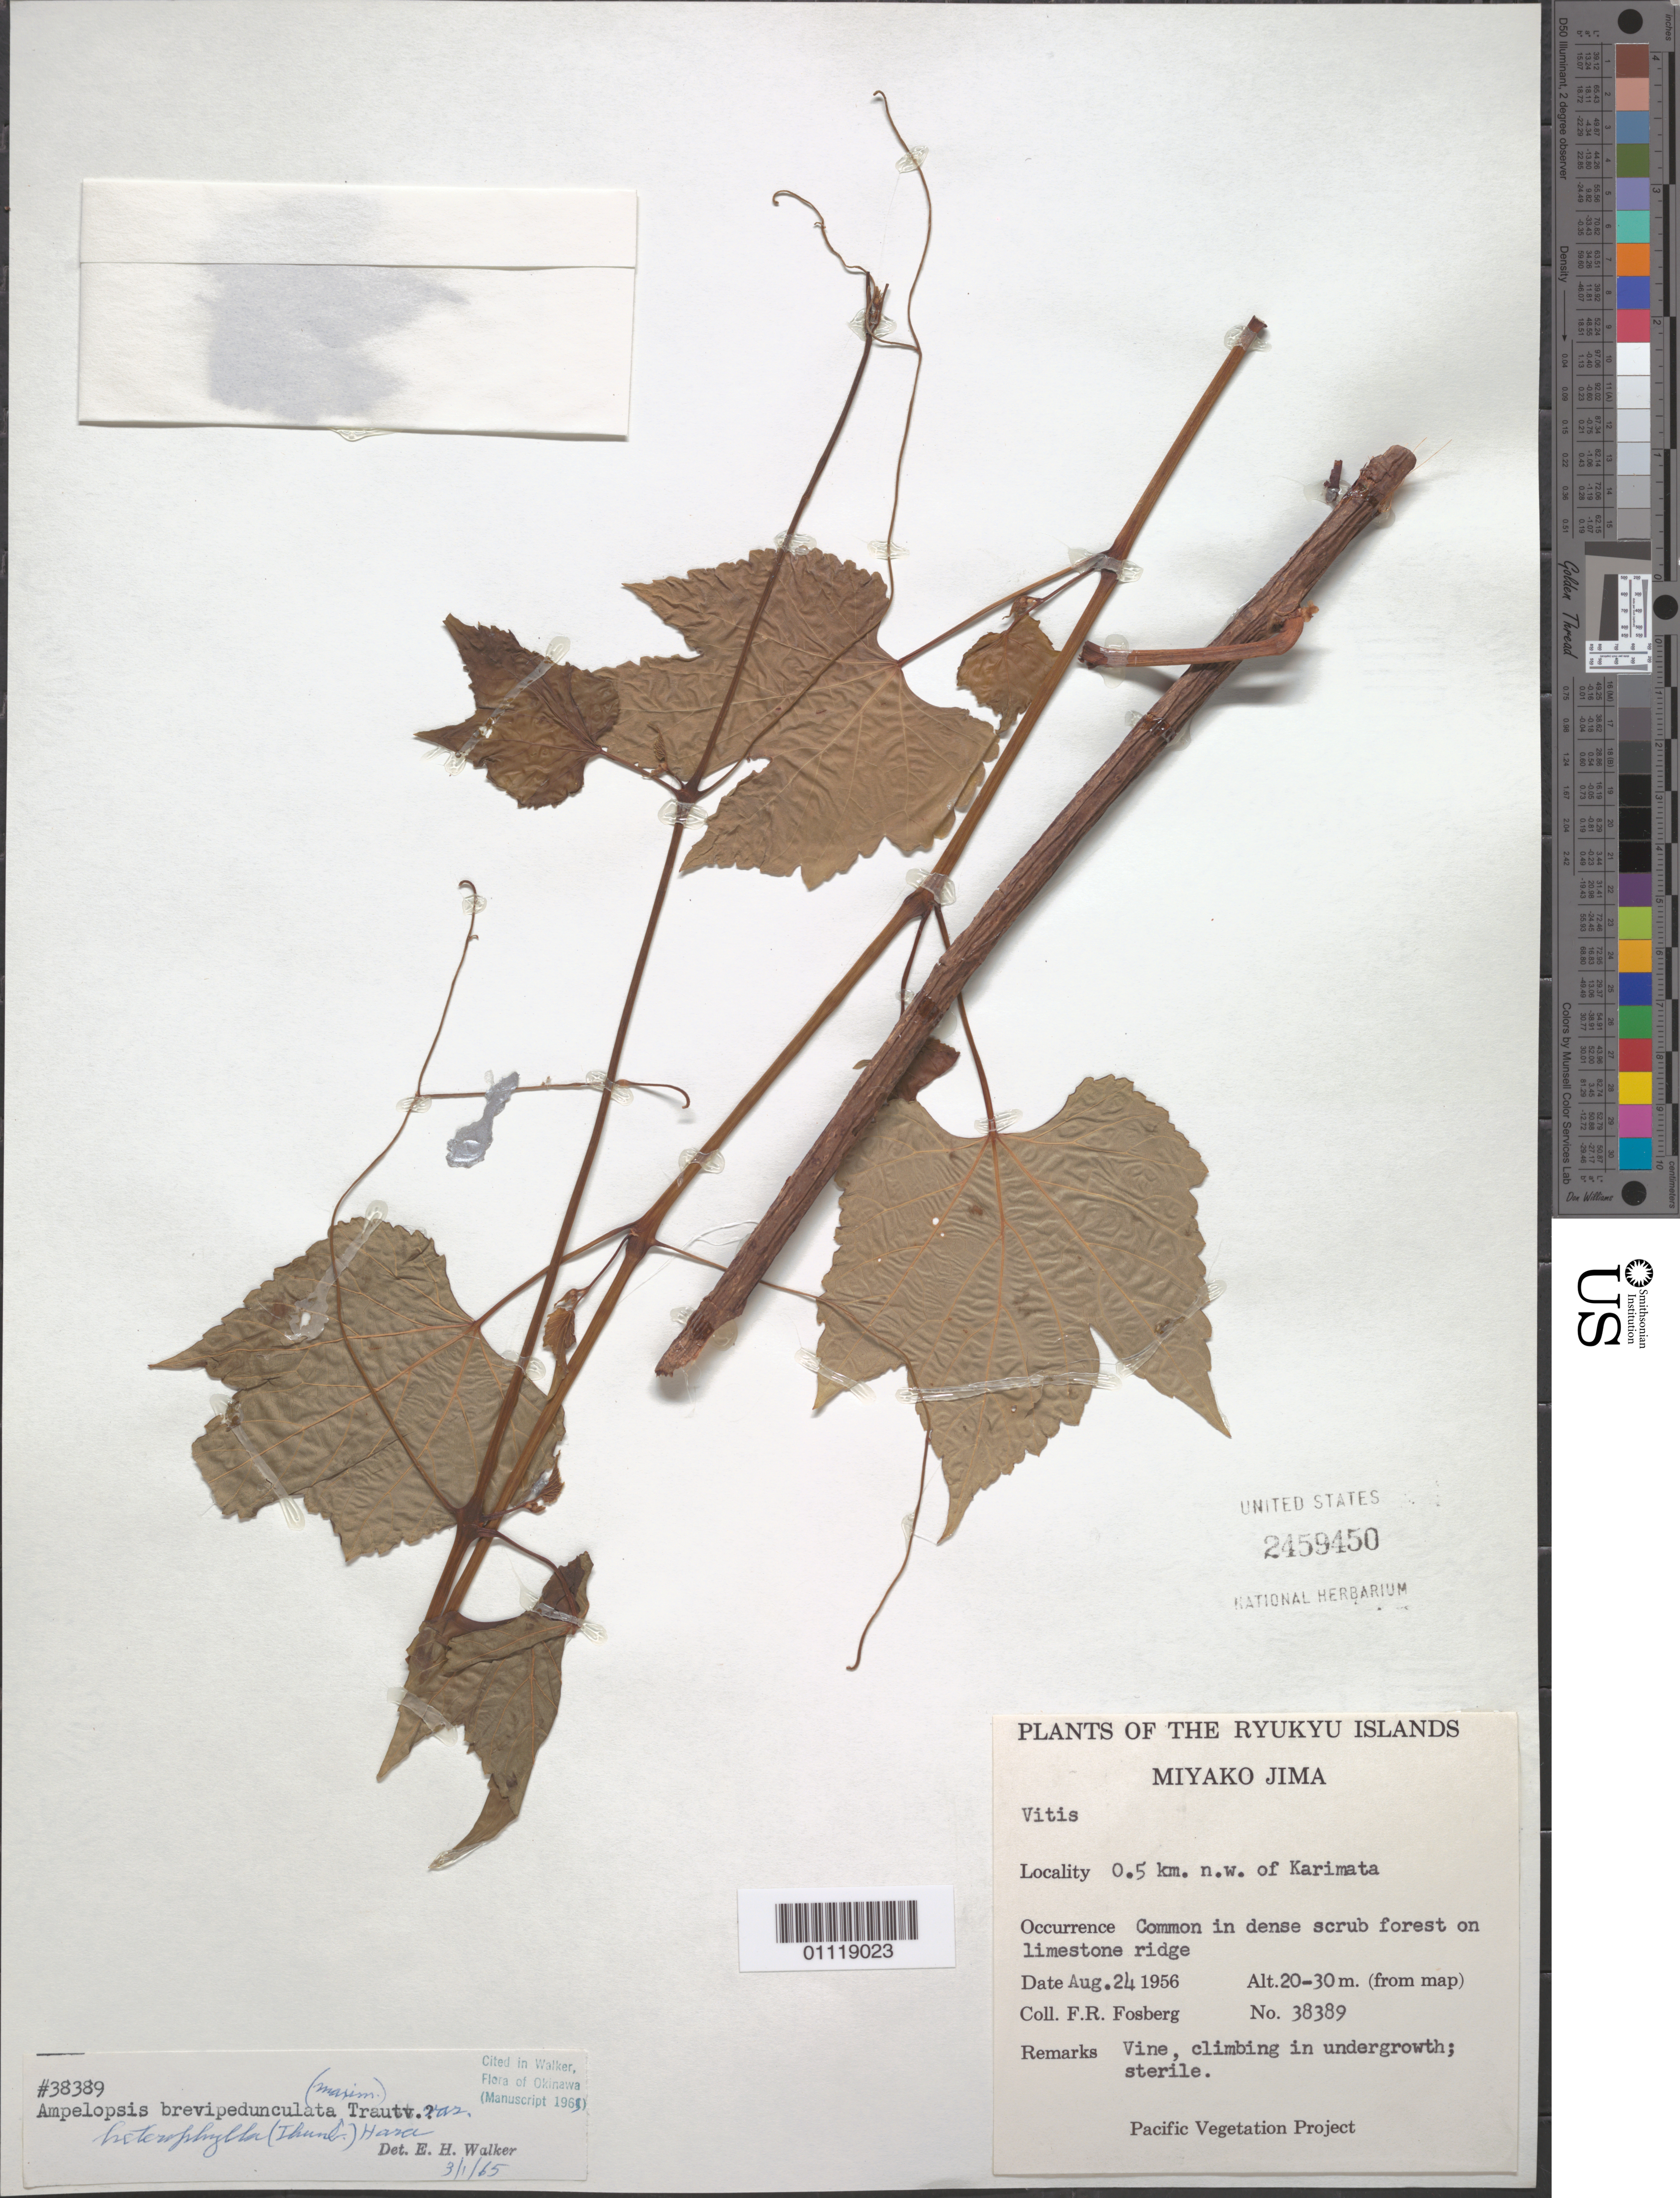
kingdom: Plantae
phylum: Tracheophyta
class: Magnoliopsida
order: Vitales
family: Vitaceae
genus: Ampelopsis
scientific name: Ampelopsis brevipedunculata var. heterophylla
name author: (Thunb.) H. Hara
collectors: F. R. Fosberg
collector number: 38389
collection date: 1956-08-24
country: Japan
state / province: Okinawa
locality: Ryukyu Islands; Miyako Jima. 0.5 km NW of Karimata.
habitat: On limestone ridge. Vine, climbing in undergrowth.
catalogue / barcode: US 2459450